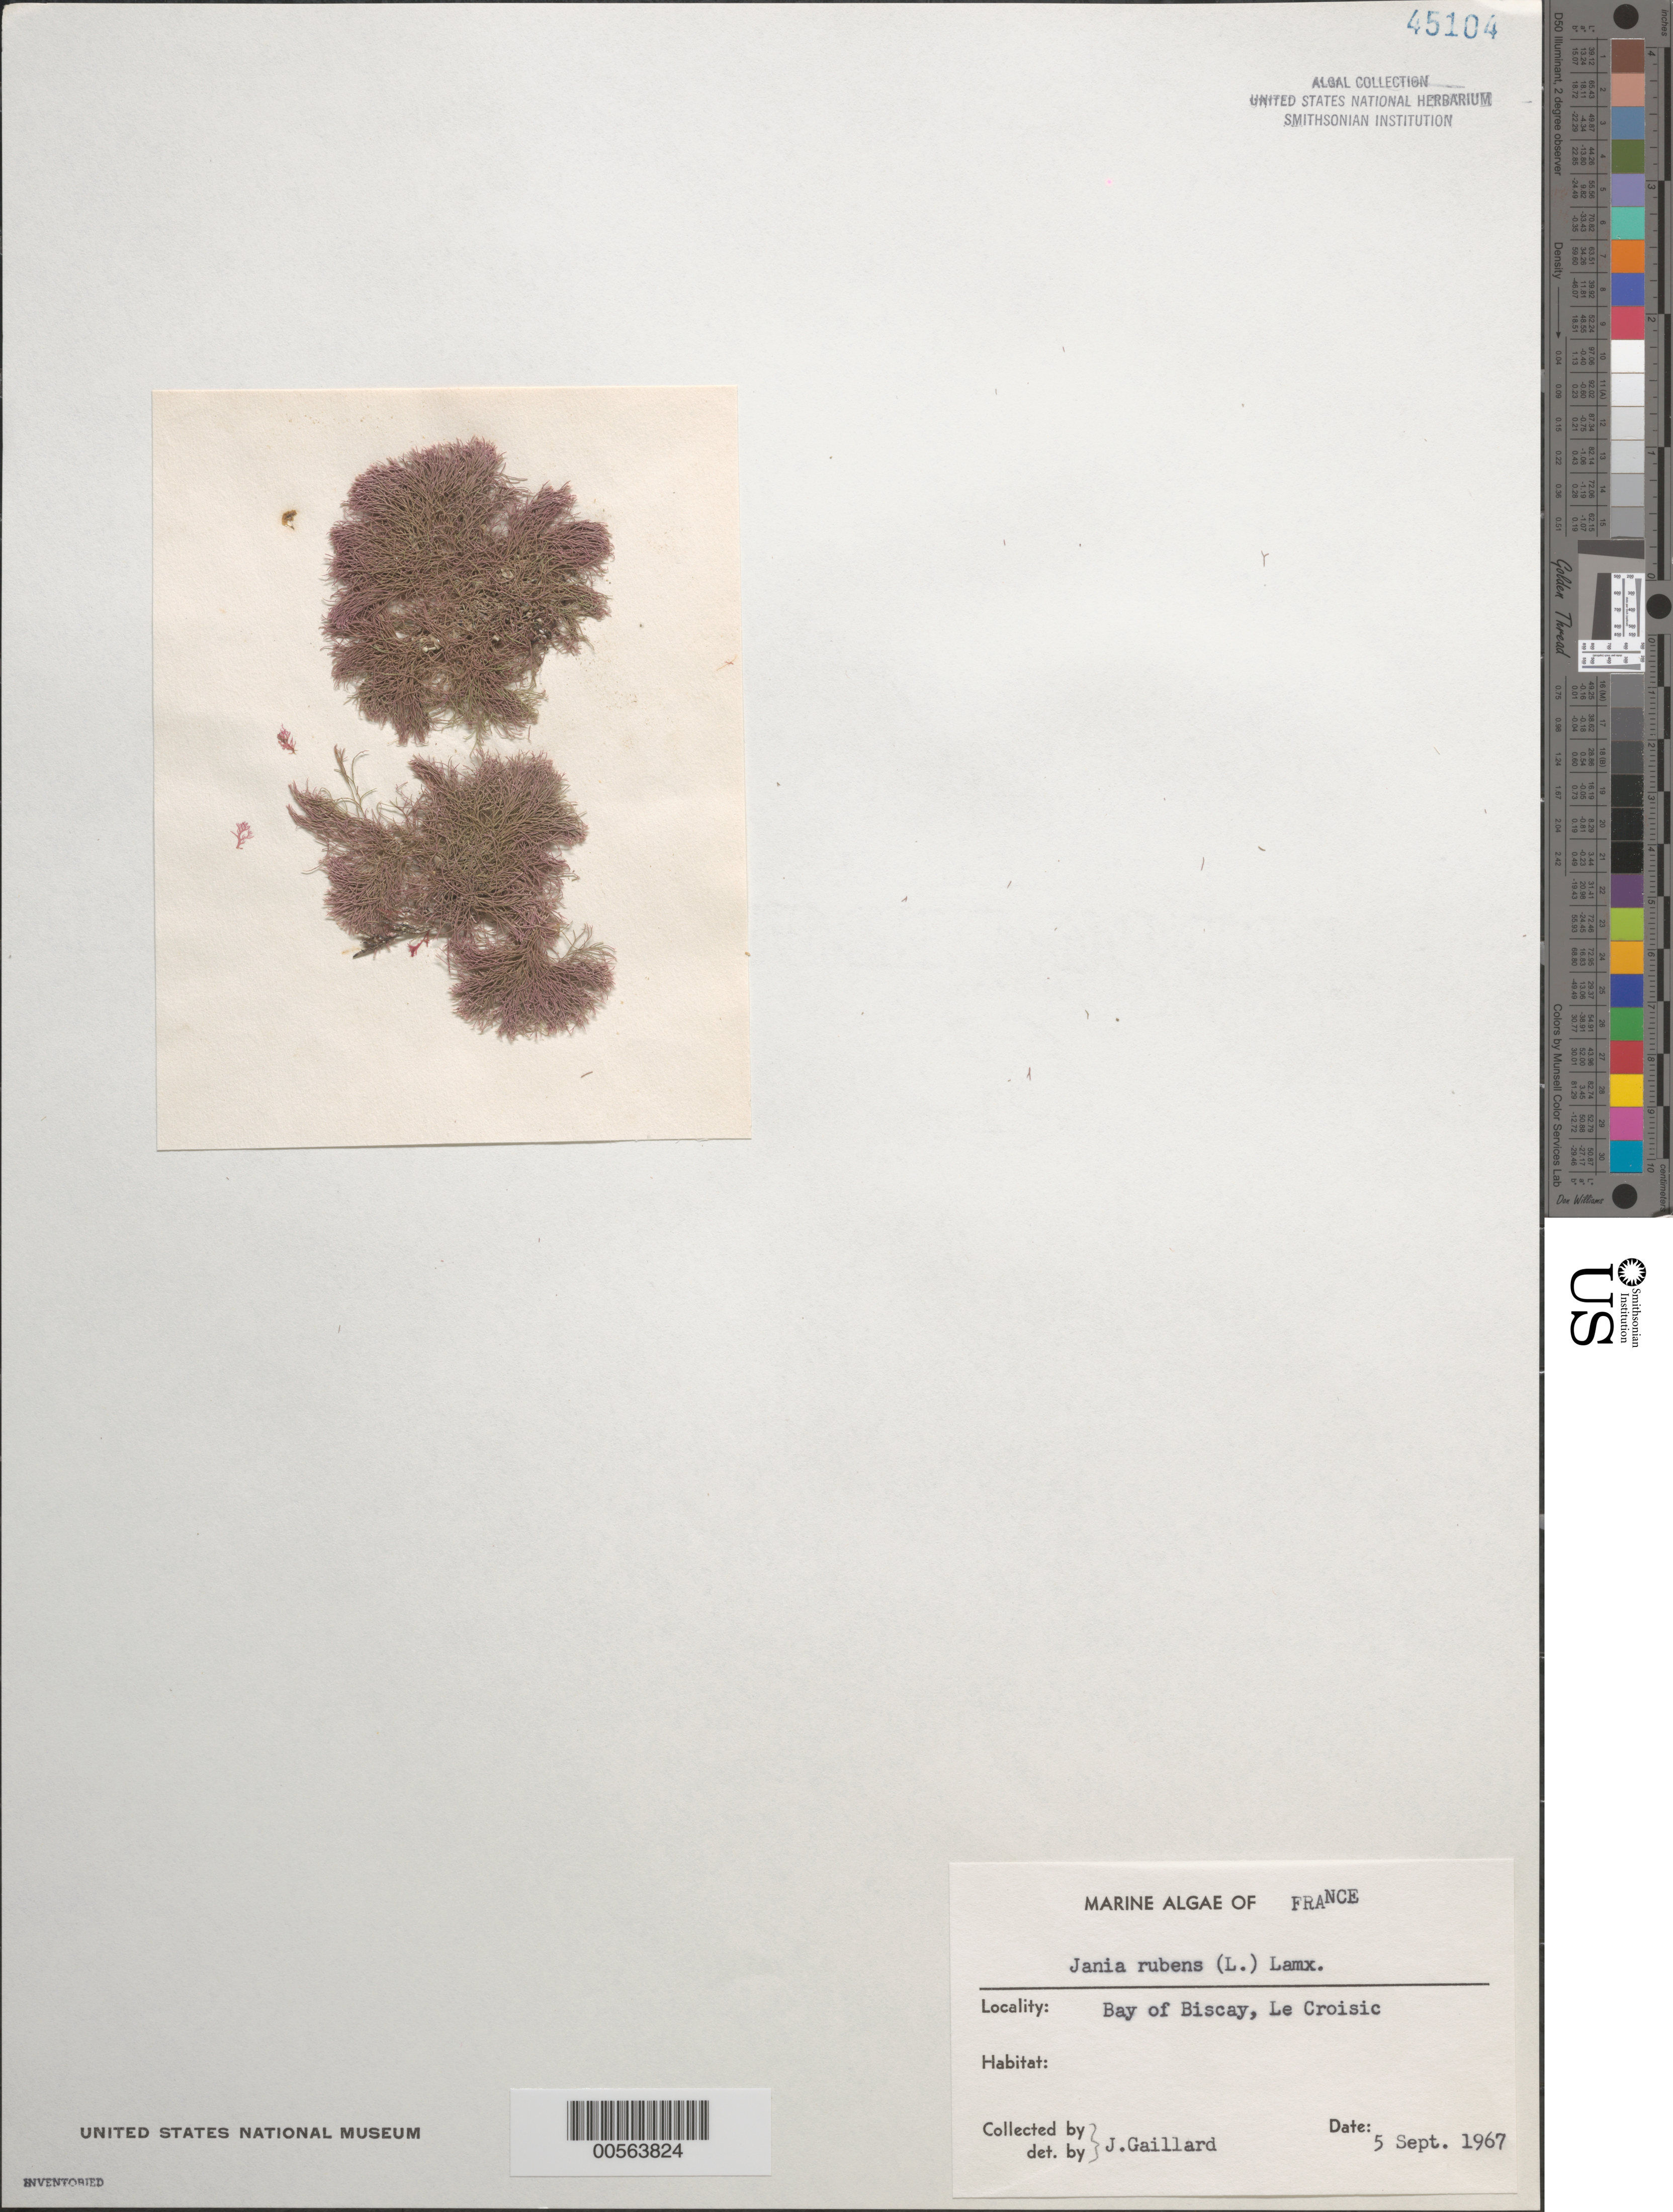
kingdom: Plantae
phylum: Rhodophyta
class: Florideophyceae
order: Corallinales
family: Corallinaceae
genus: Jania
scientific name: Jania rubens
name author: (L.) J.V.Lamouroux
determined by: Gaillard, J.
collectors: J. Gaillard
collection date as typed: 05 Sep 1967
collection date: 1967-09-05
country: France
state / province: Pays de la Loire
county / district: Loire-Atlantique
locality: Le Croisic, Bay of Biscay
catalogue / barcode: US 45104